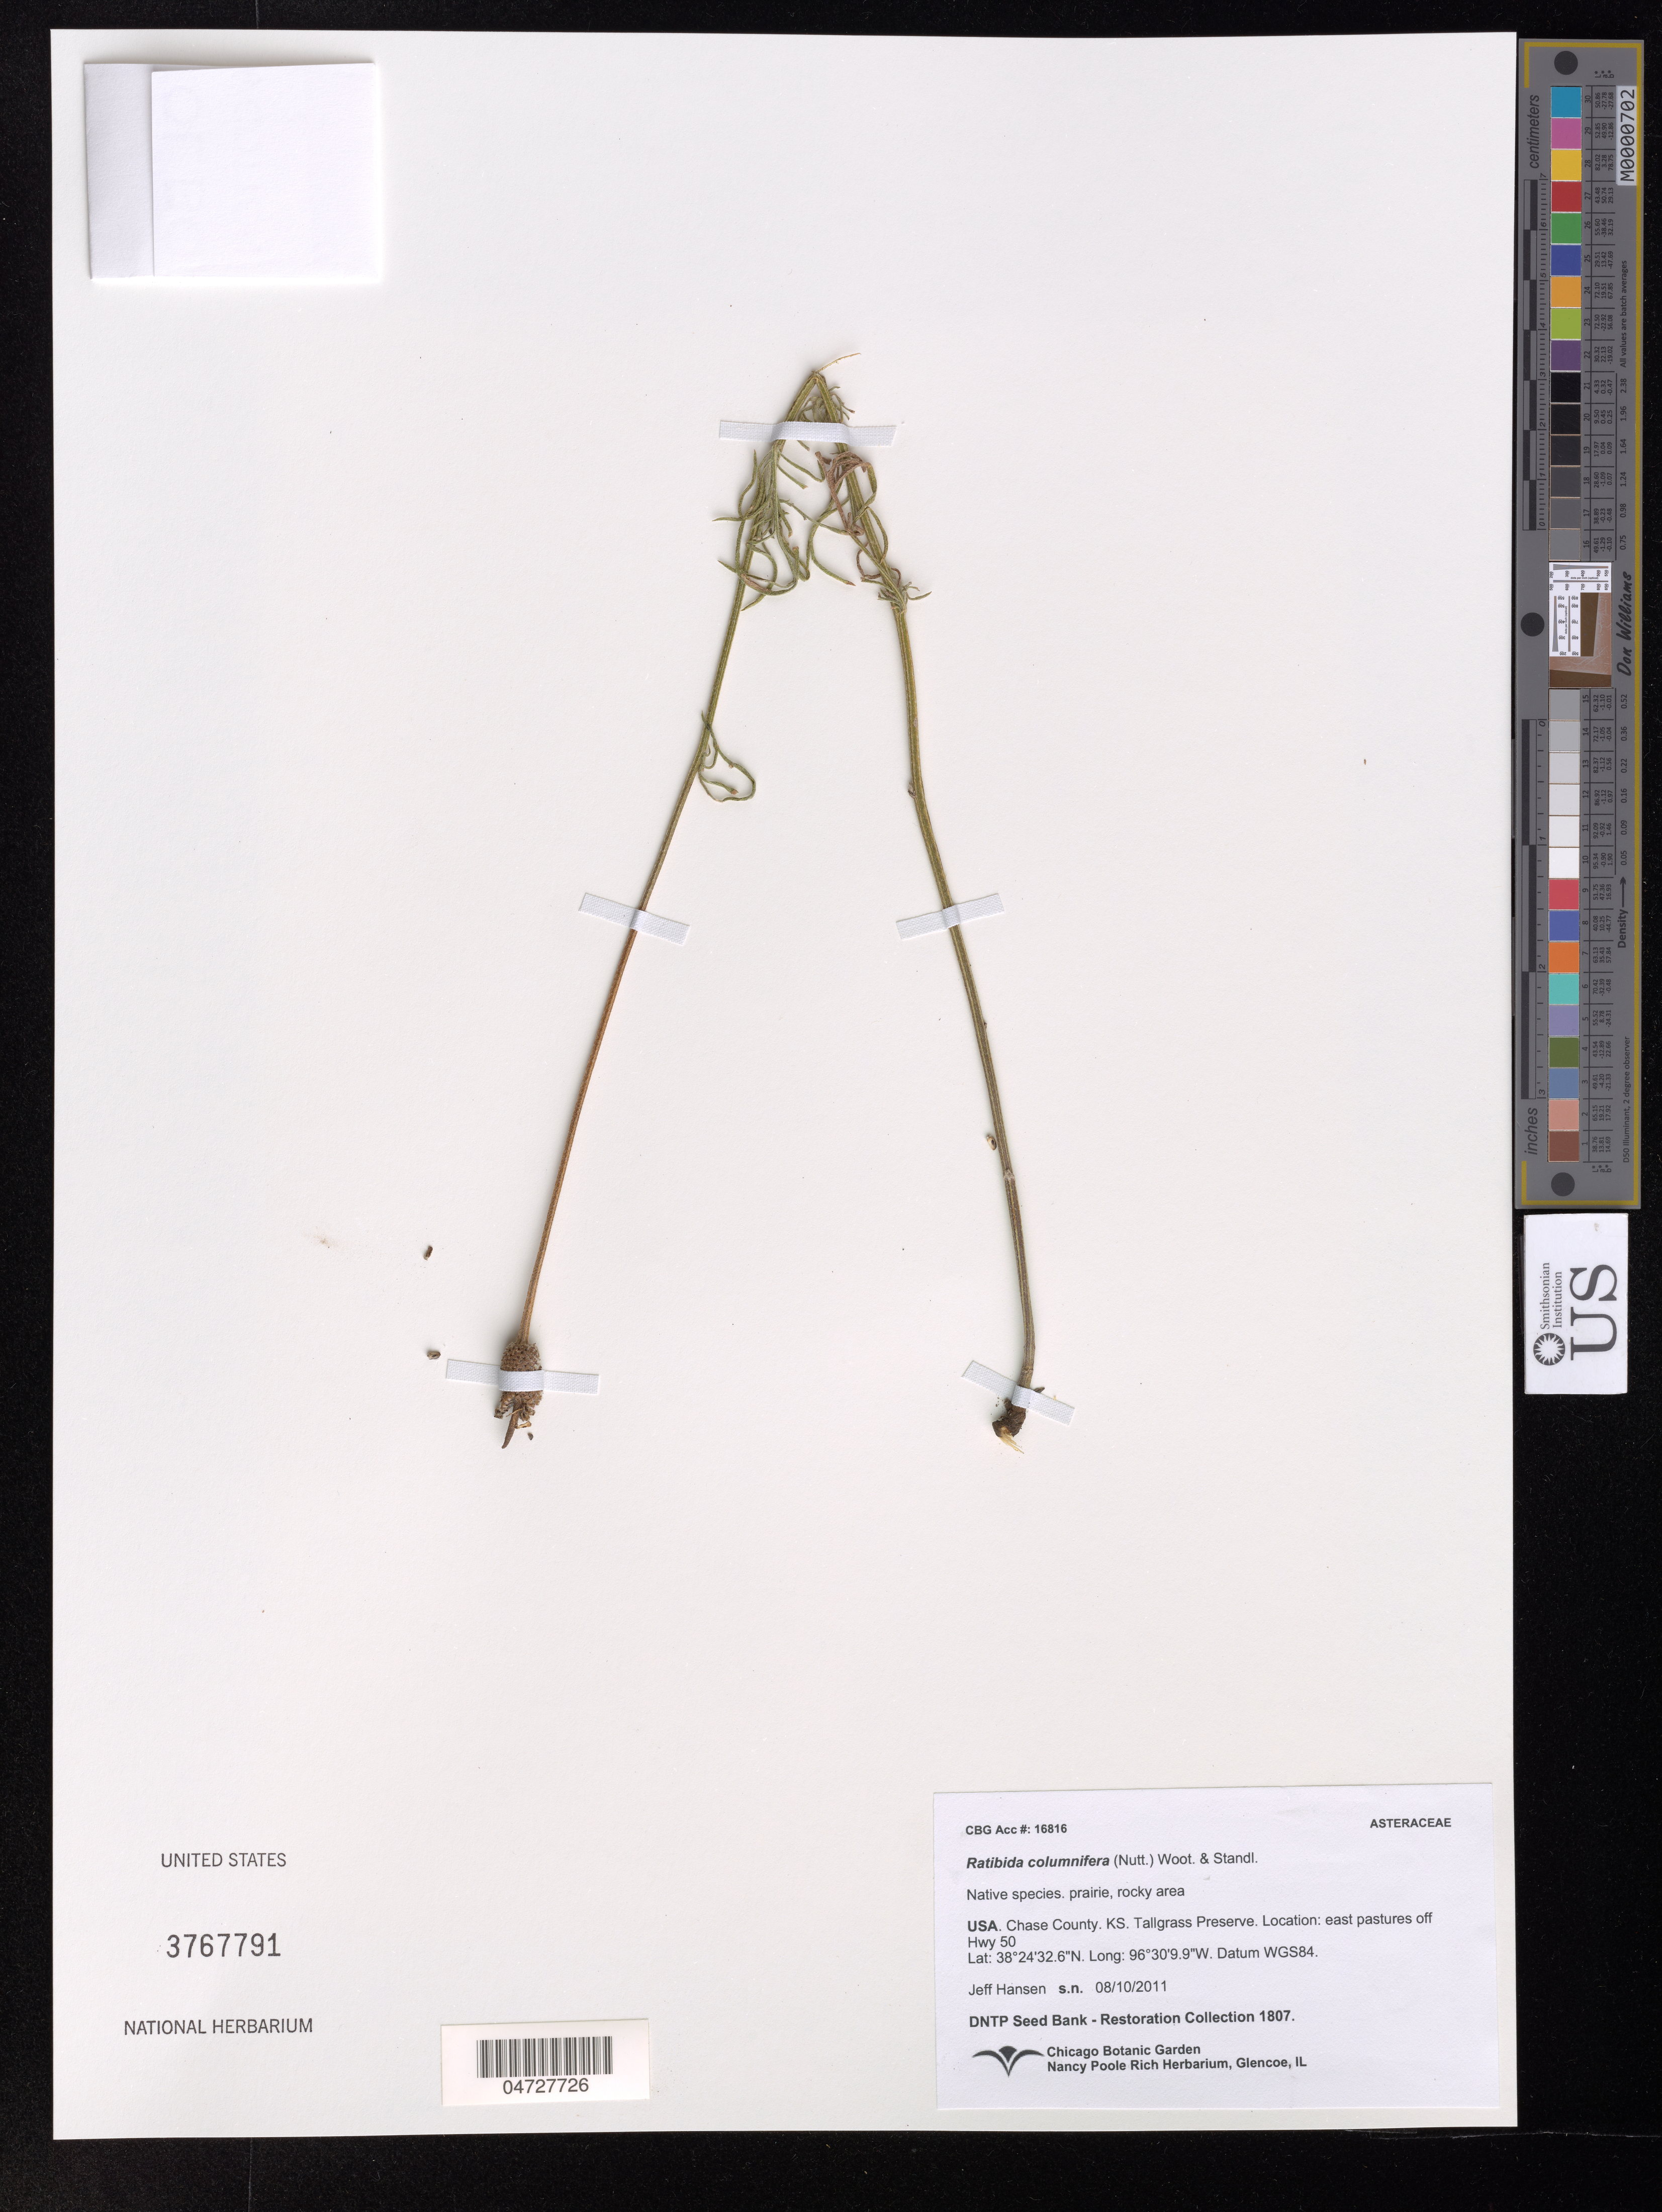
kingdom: Plantae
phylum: Tracheophyta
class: Magnoliopsida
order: Asterales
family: Asteraceae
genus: Ratibida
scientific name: Ratibida columnifera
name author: (Nutt.) Wooton & Standl.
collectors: J. Hansen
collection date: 2011-08-10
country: United States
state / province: Kansas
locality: Tallgrass Preserve, east pastures off Hwy 50.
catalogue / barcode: US 3767791